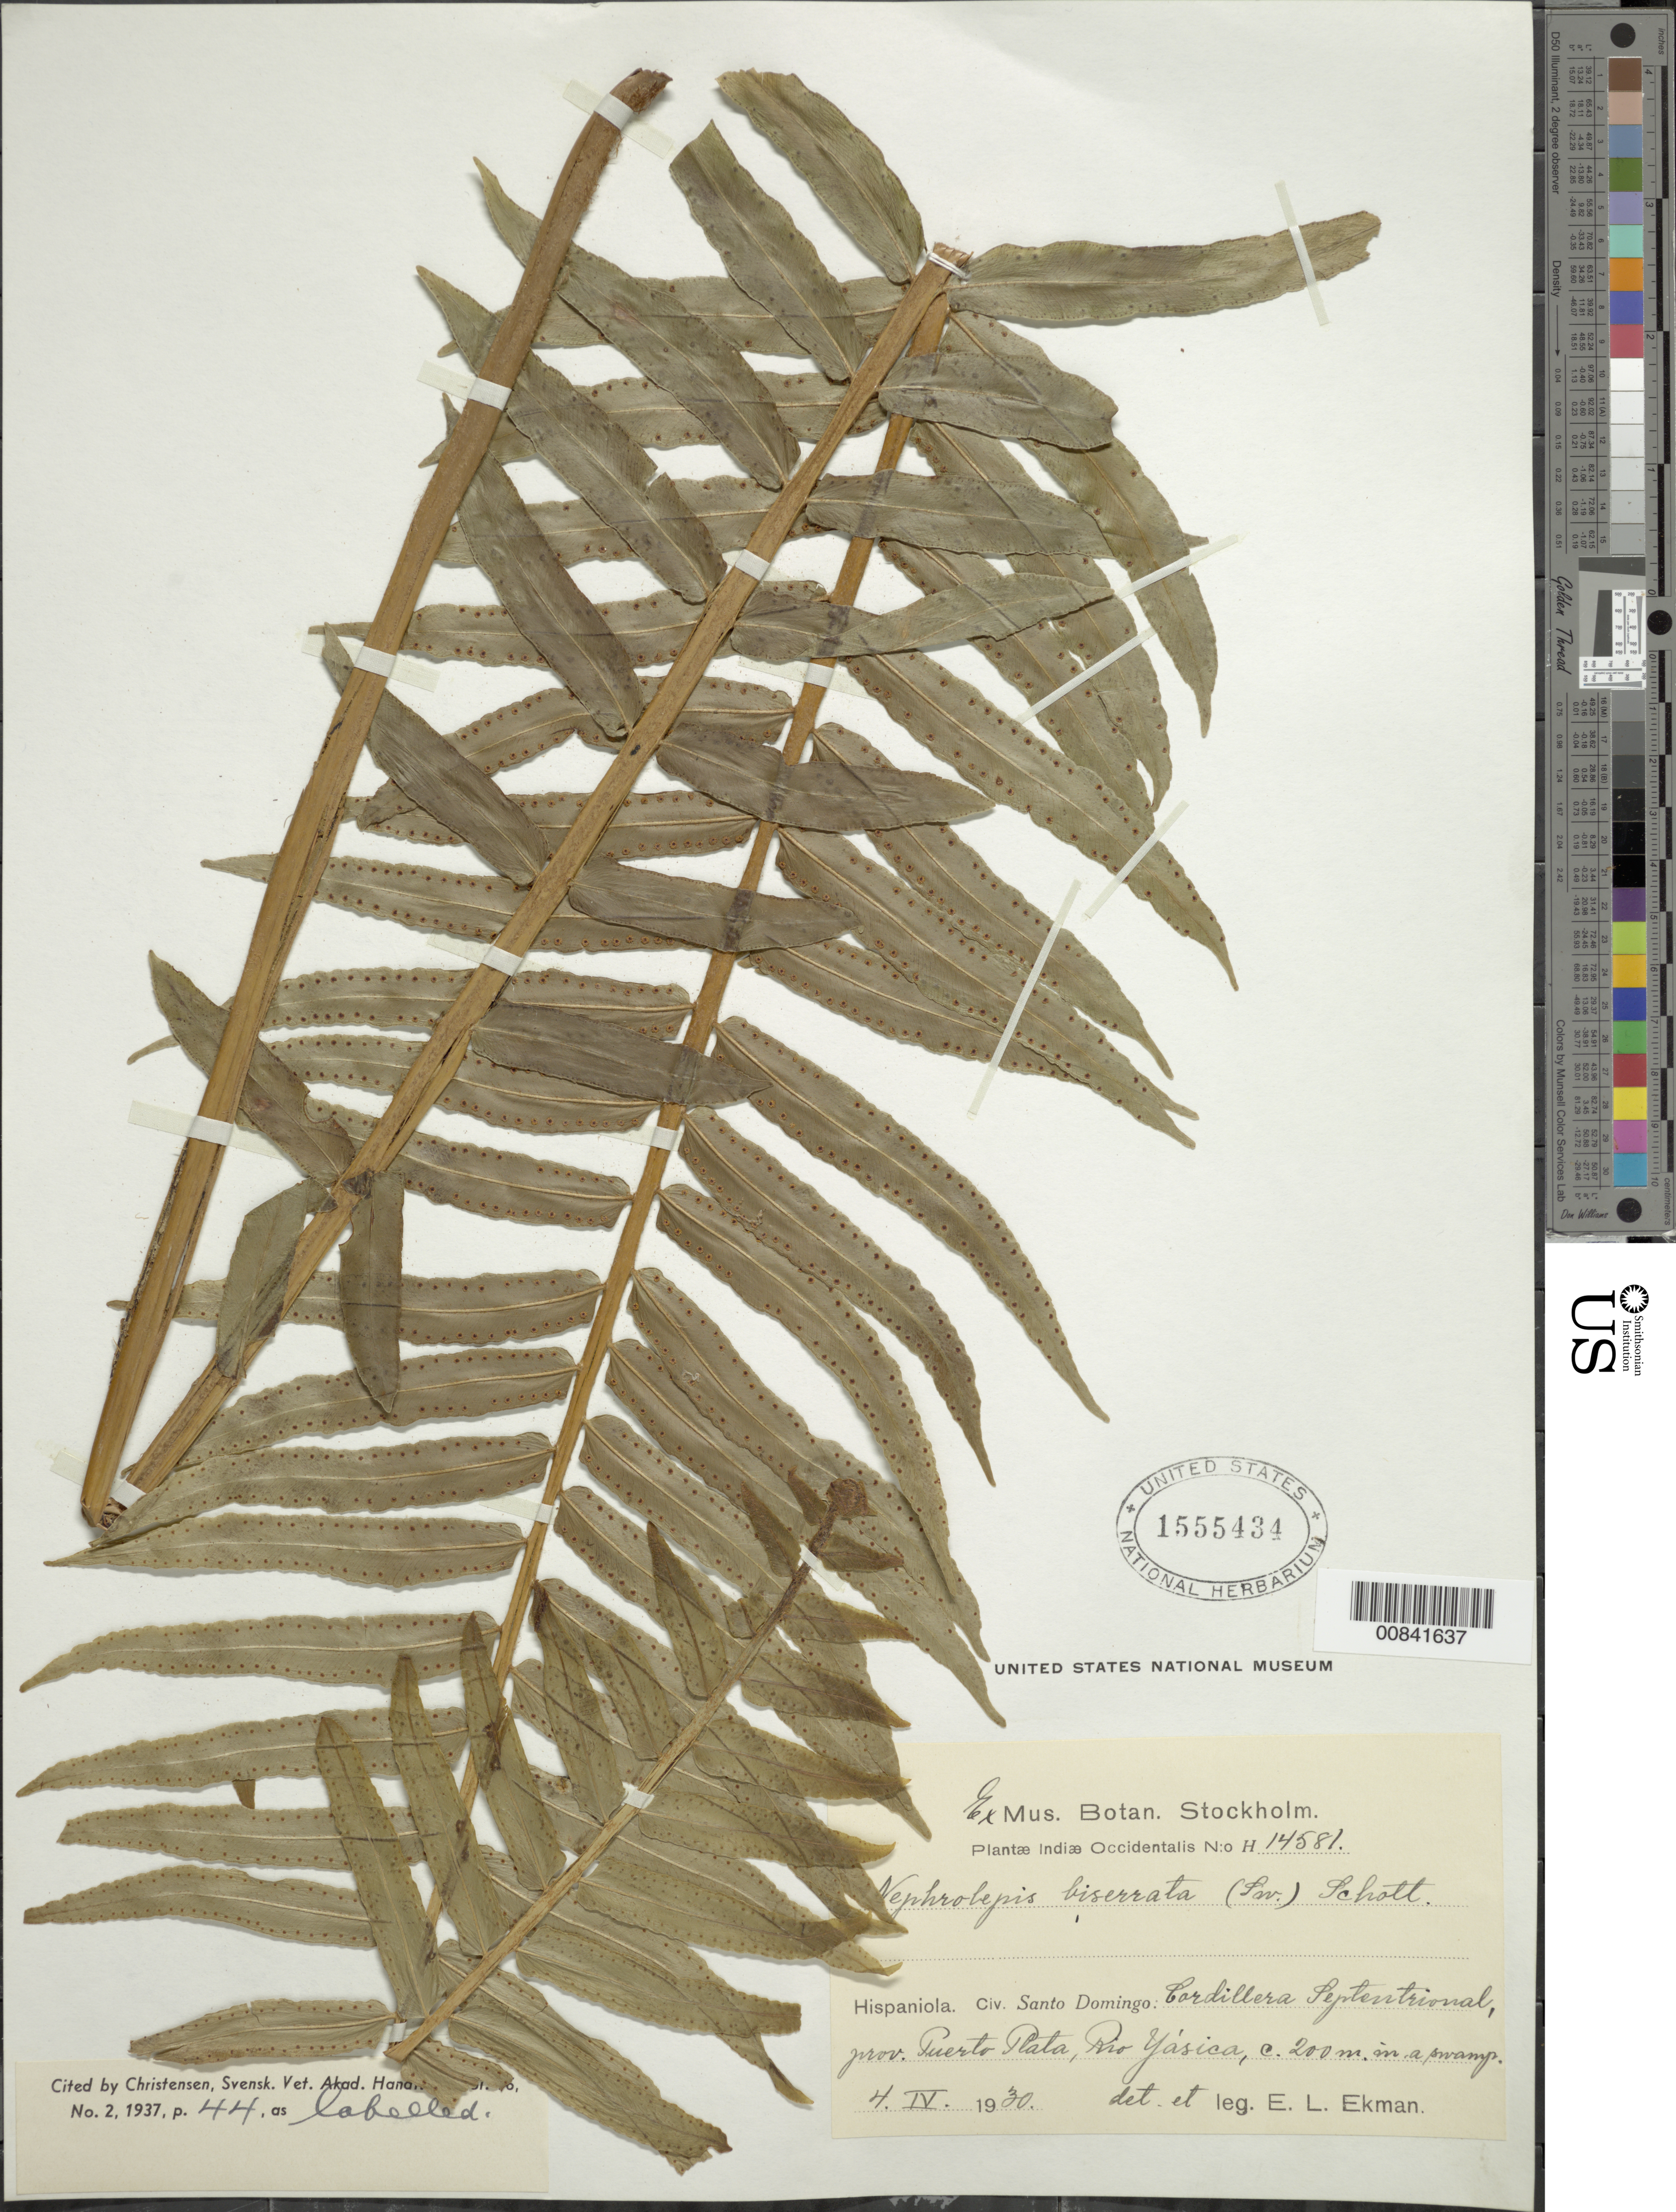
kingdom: Plantae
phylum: Tracheophyta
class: Polypodiopsida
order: Polypodiales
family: Nephrolepidaceae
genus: Nephrolepis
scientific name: Nephrolepis biserrata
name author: (Sw.) Schott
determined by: Christensen, E.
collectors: E. L. Ekman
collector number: H 14581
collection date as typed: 04 Apr 1930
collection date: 1930-04-04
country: Dominican Republic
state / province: Puerto Plata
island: Hispaniola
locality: Cordillera Septentrional, Río Yásica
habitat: Swamp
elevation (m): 200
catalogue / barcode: US 1555434